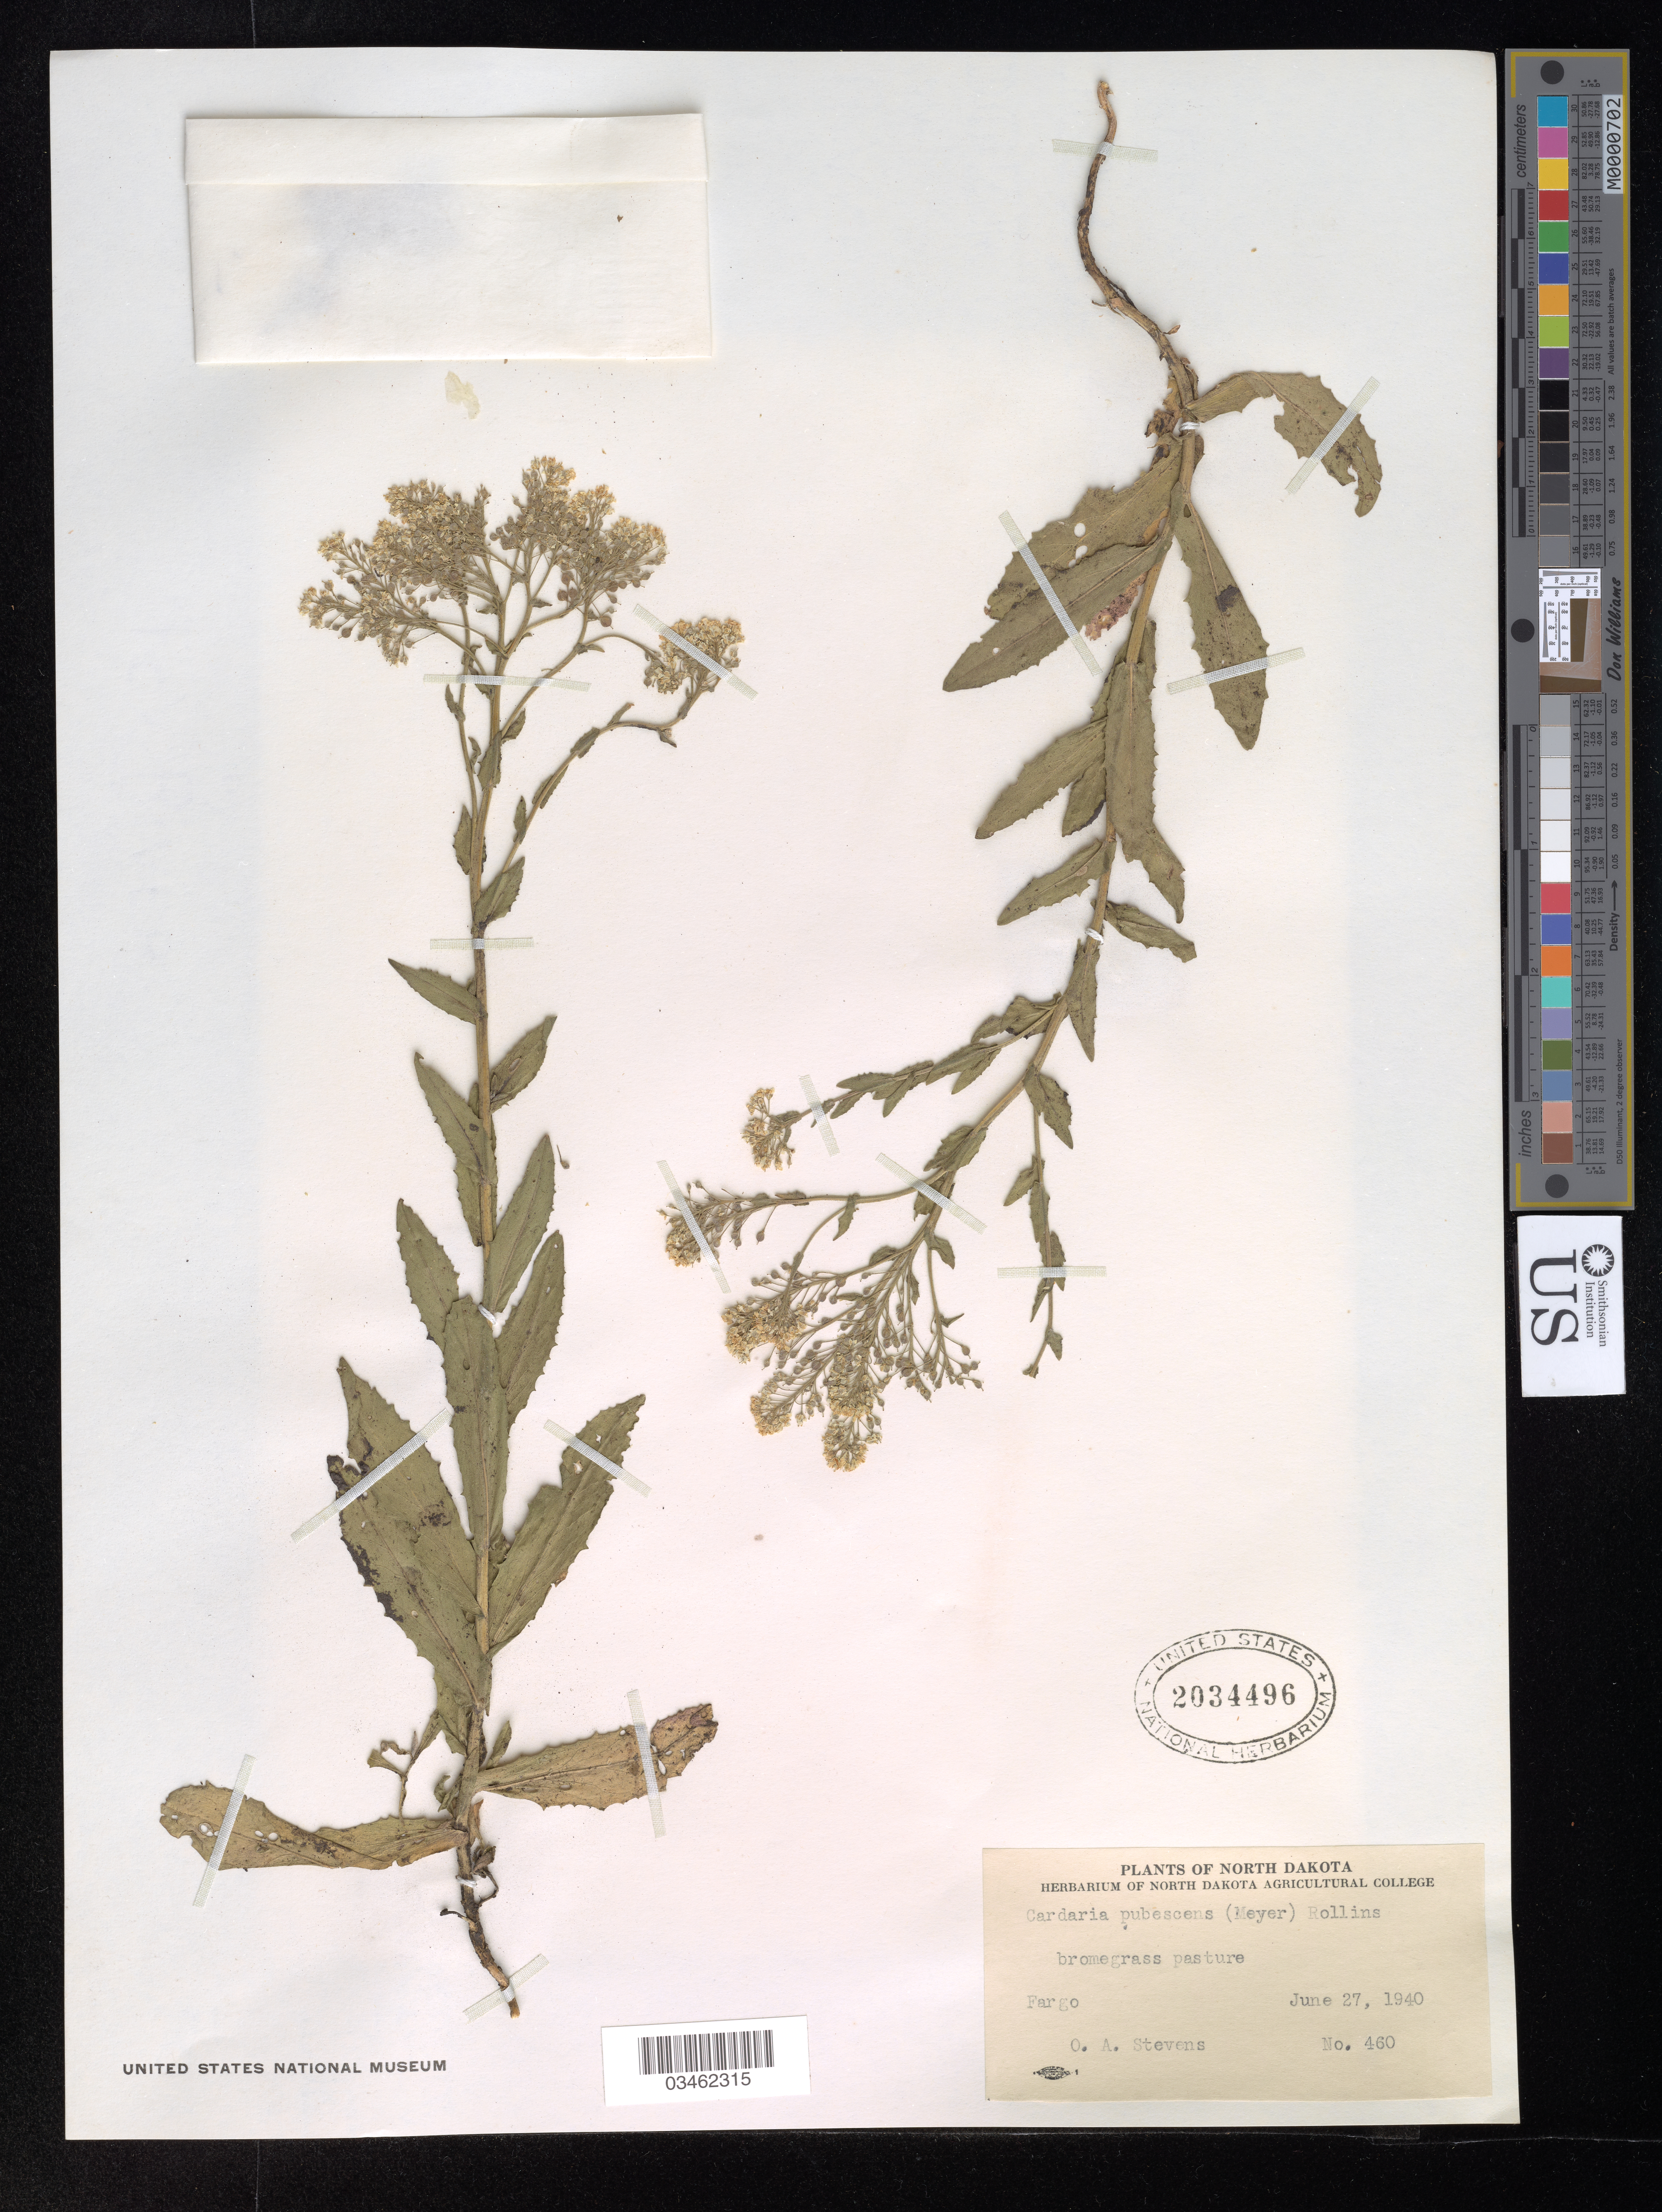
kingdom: Plantae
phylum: Tracheophyta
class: Magnoliopsida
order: Brassicales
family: Brassicaceae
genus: Cardaria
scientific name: Cardaria pubescens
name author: (C.A. Mey.) Jarm.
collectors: O. Stevens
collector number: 460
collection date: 1940-06-27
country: United States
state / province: North Dakota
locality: Fargo.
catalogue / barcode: US 2034496